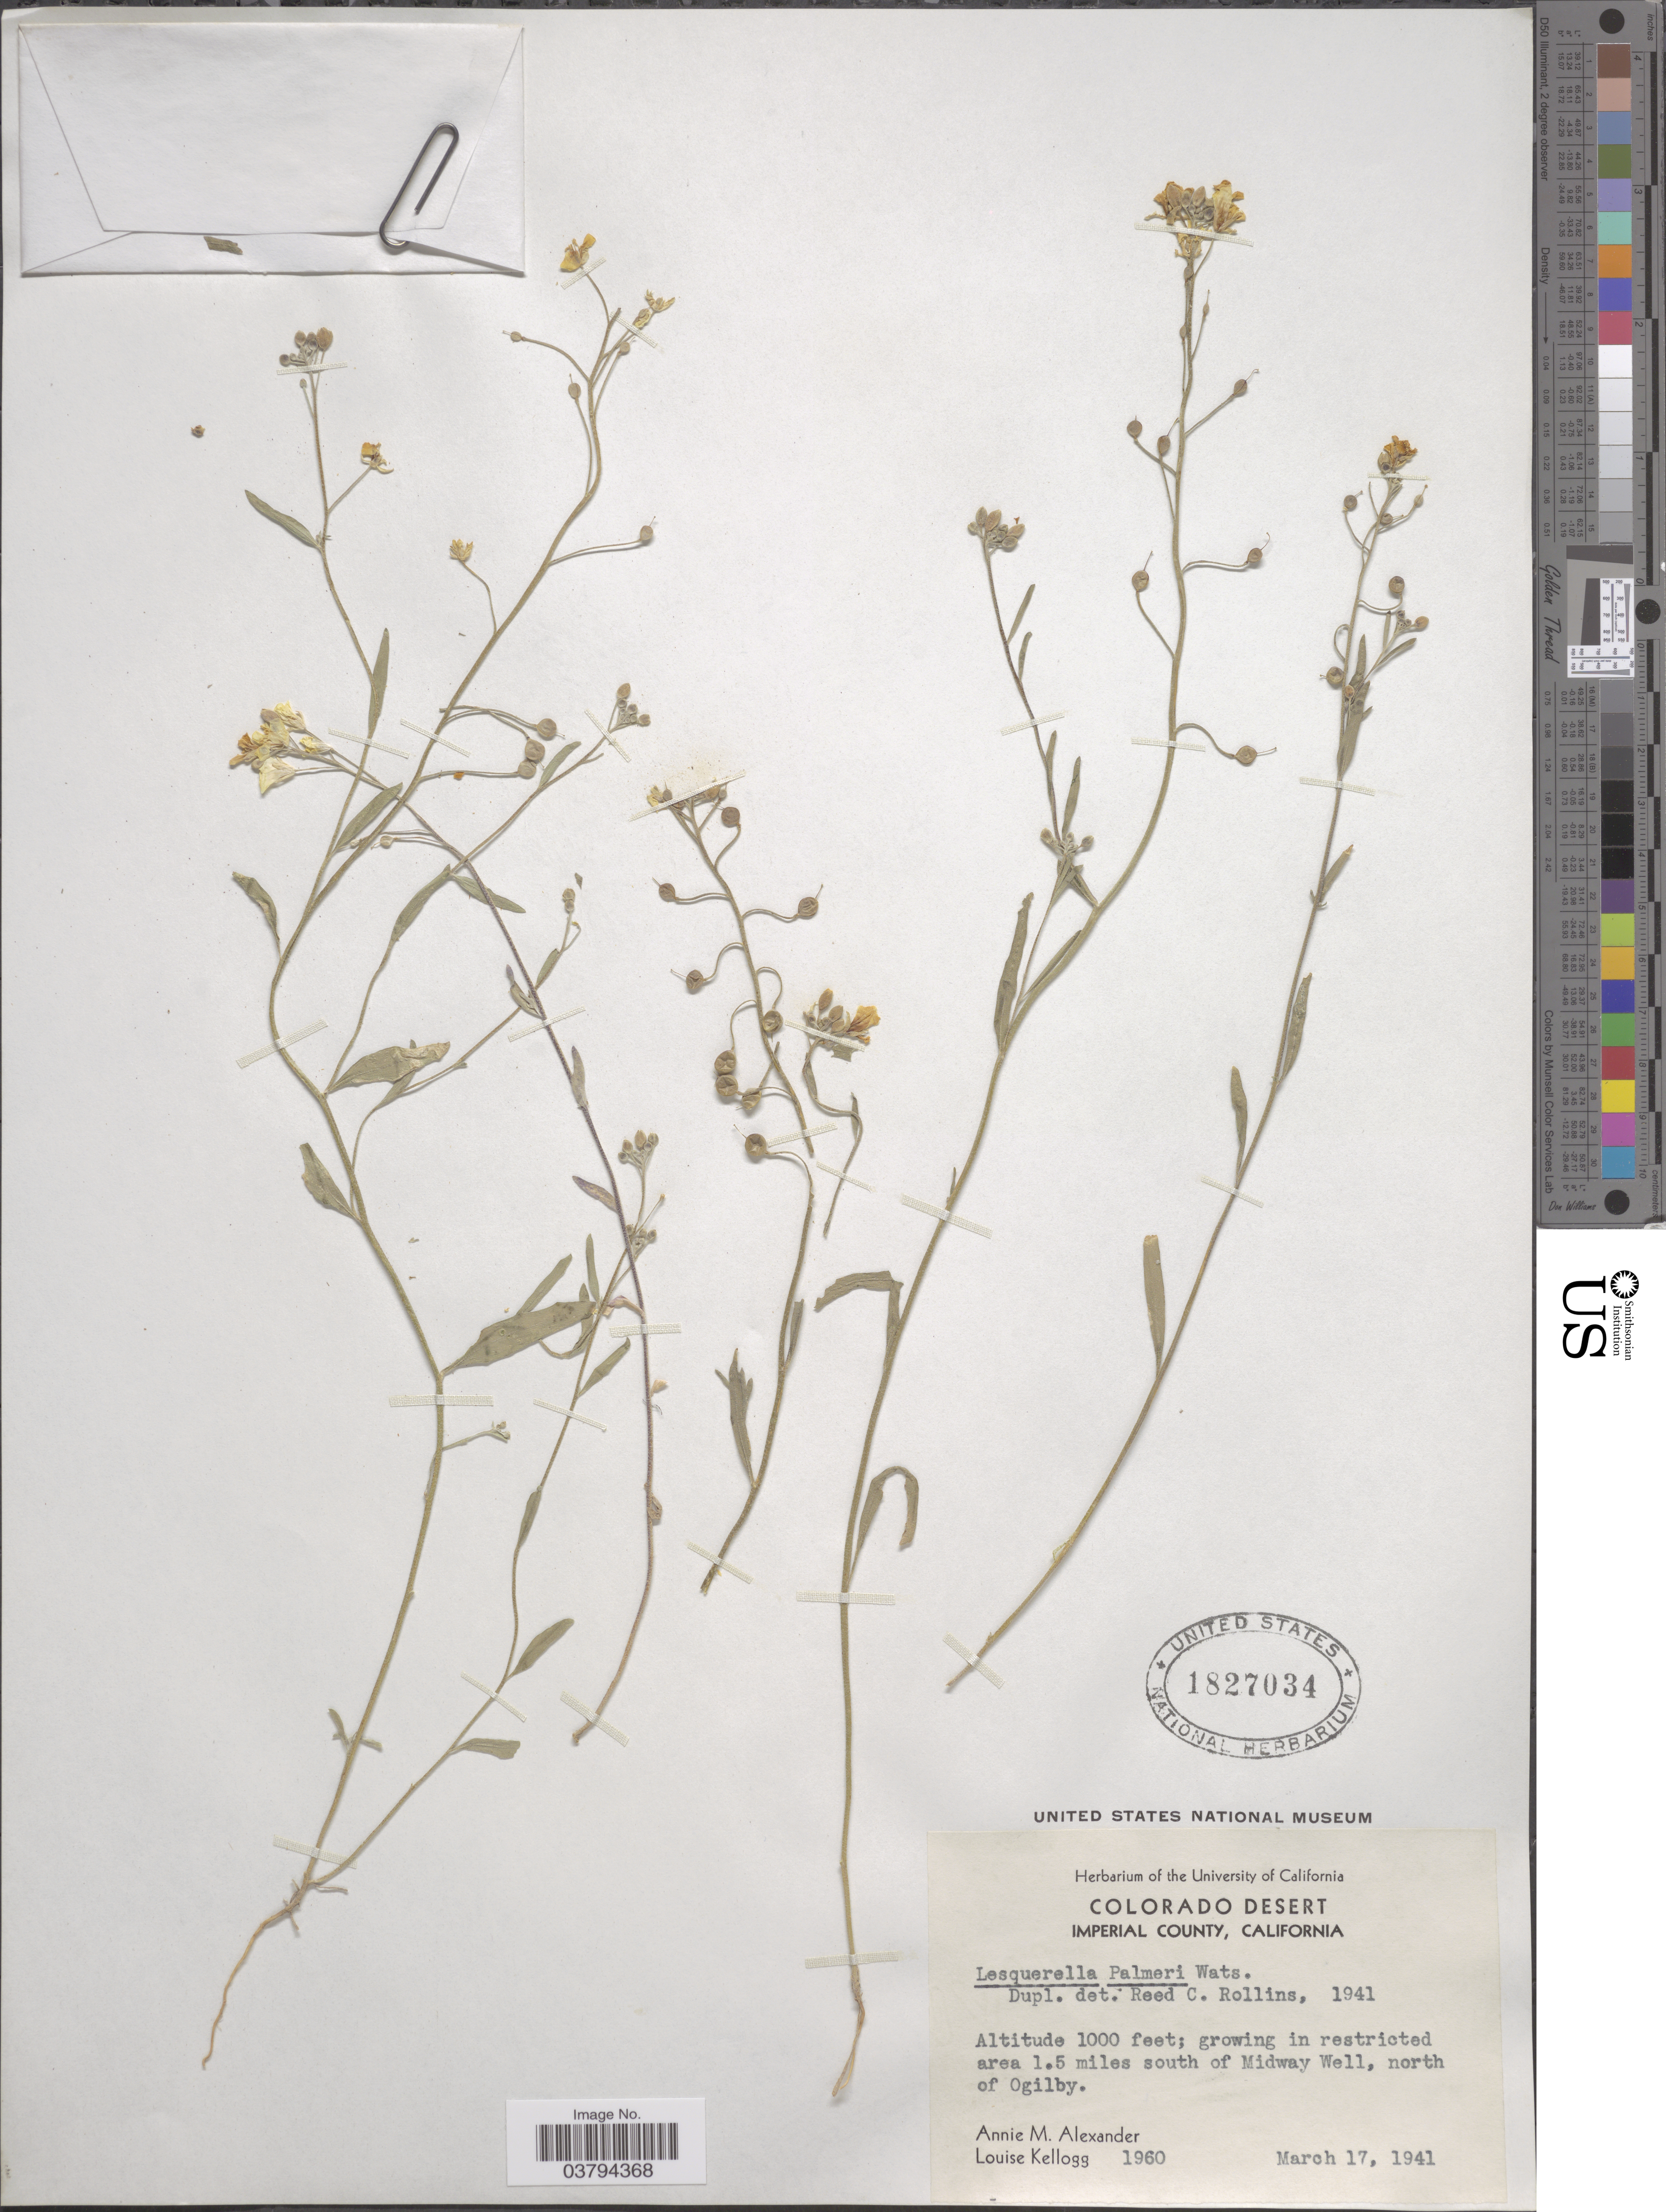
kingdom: Plantae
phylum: Tracheophyta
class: Magnoliopsida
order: Brassicales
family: Brassicaceae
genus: Lesquerella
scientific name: Lesquerella tenella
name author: A. Nelson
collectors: A. M. Alexander & L. Kellogg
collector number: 1960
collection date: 1941-03-17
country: United States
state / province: California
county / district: Imperial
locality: Colorado Desert. Imperial County. Growing in restricted area 1.5 miles south of Midway Well, north of Ogilby.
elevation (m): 305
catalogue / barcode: US 1827034